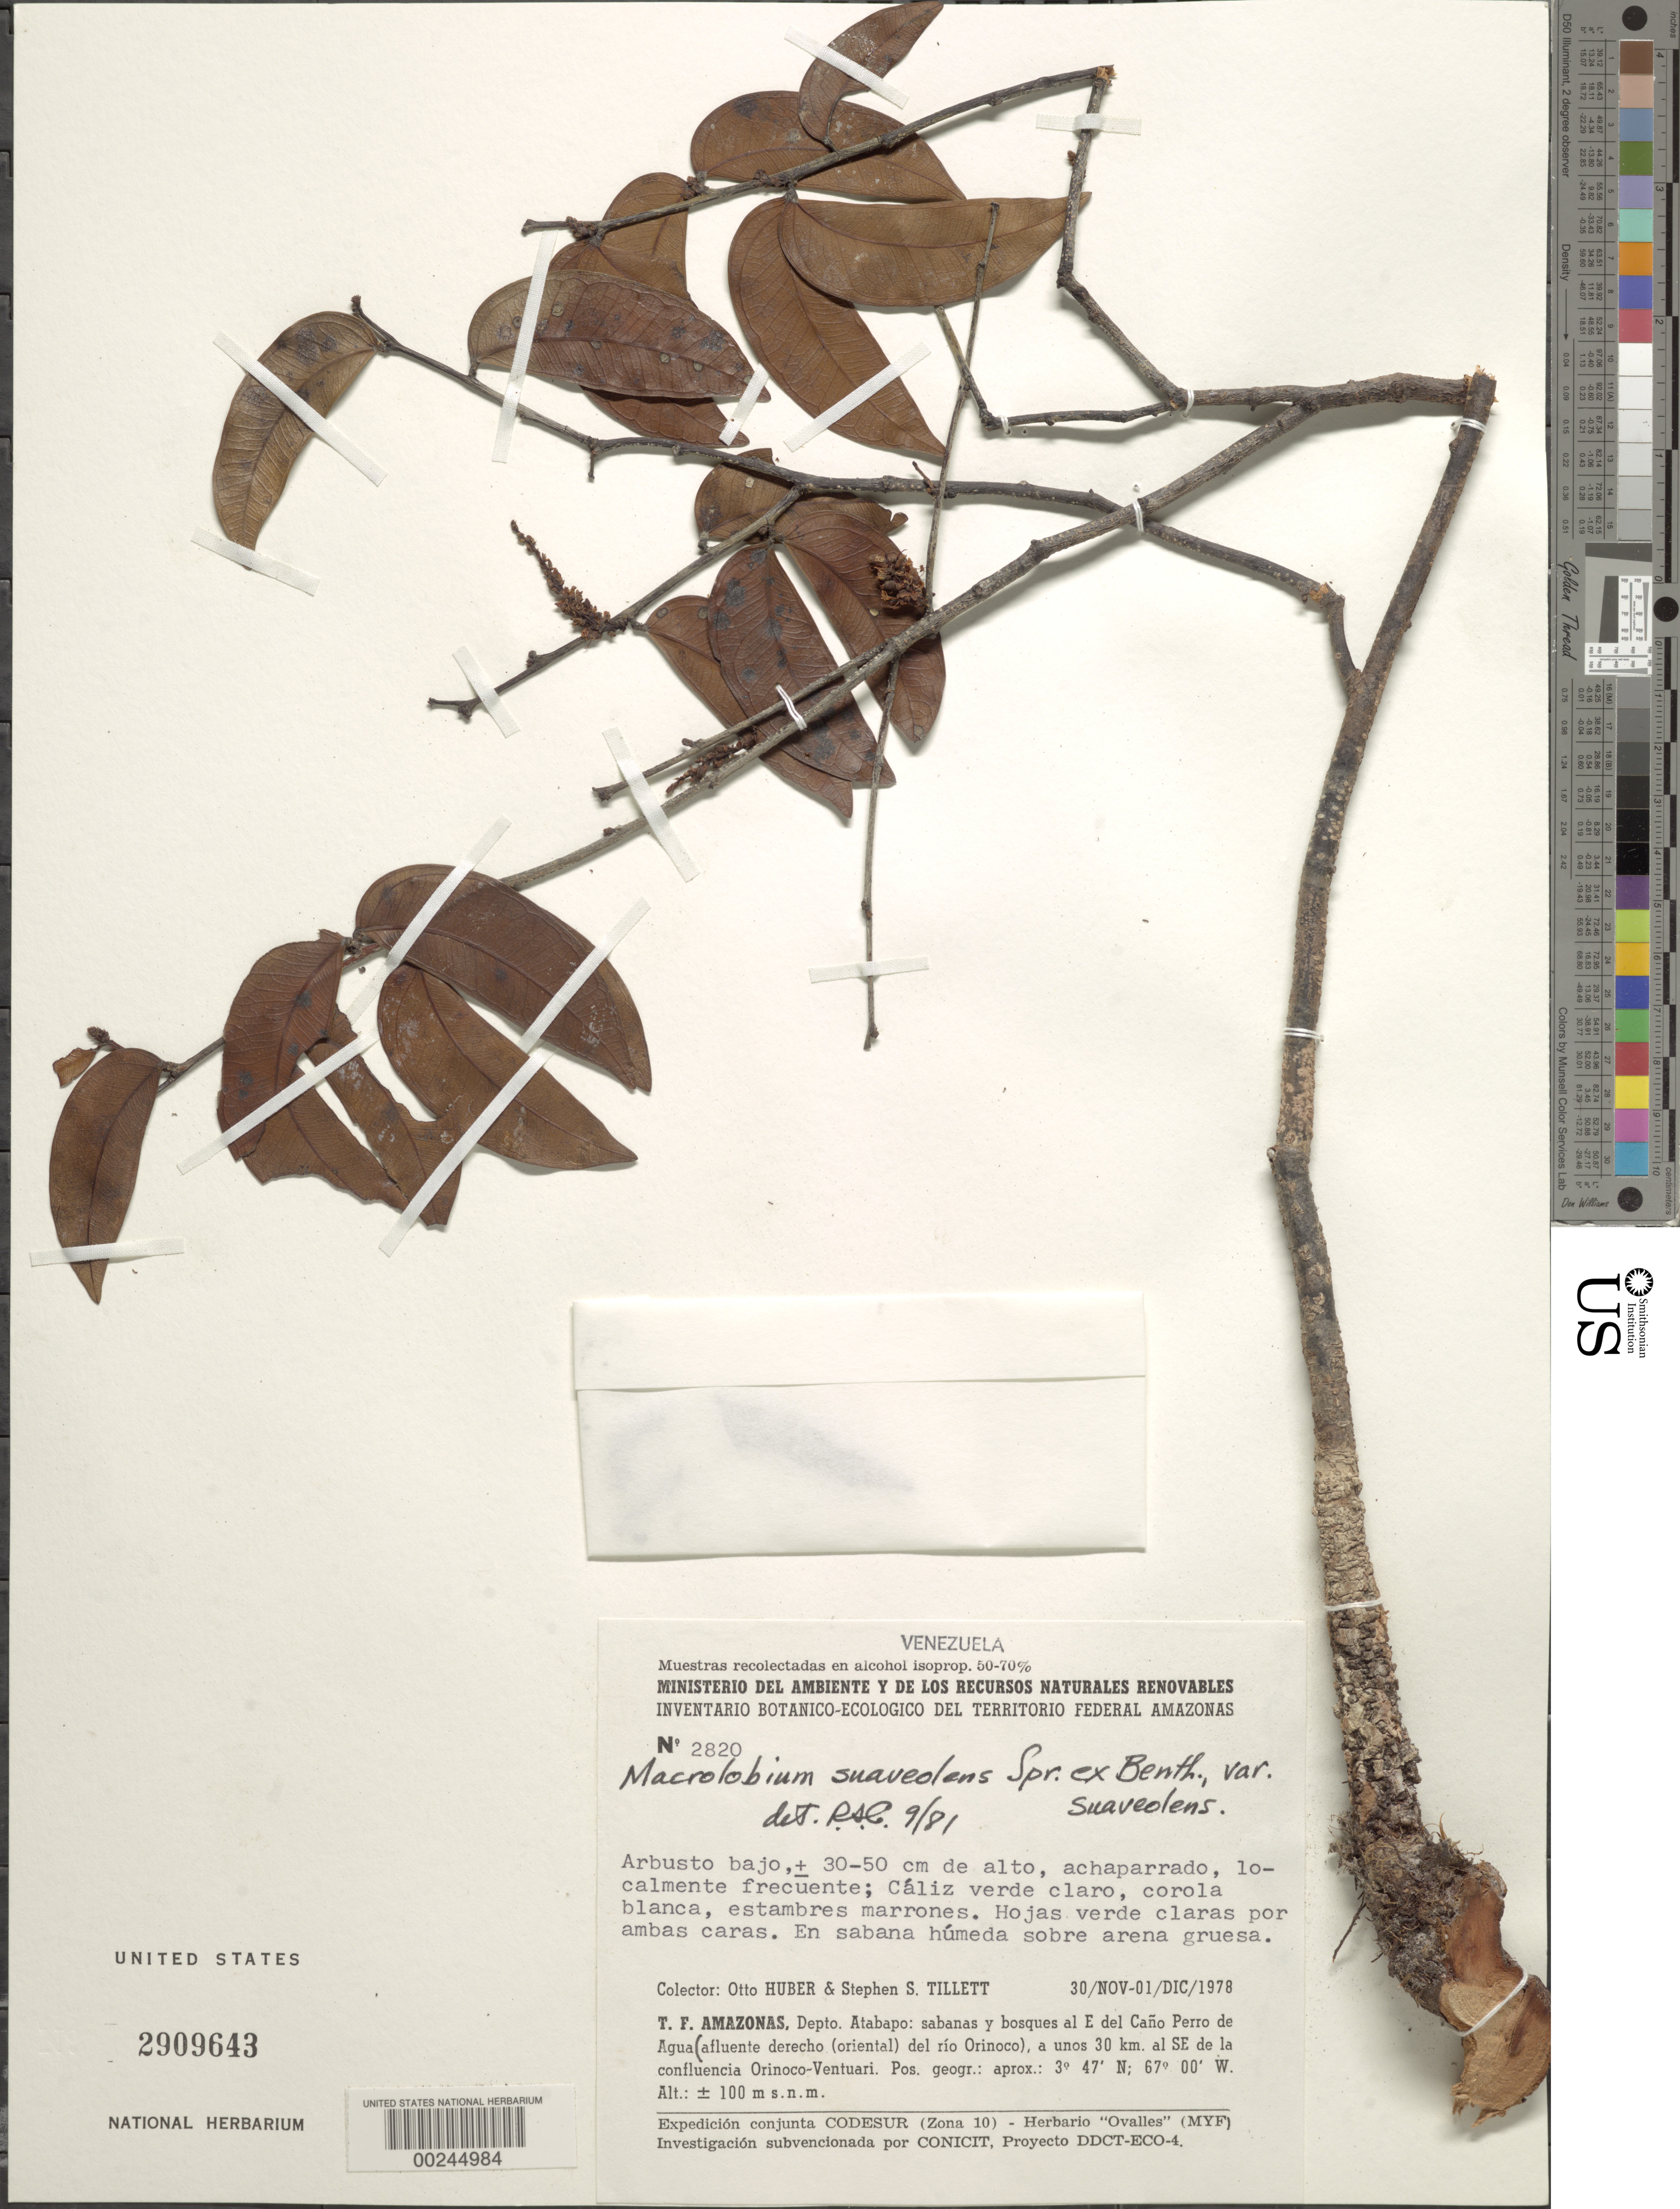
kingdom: Plantae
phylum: Tracheophyta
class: Magnoliopsida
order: Fabales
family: Fabaceae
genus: Macrolobium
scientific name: Macrolobium suaveolens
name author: Spruce ex Benth.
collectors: O. Huber & S. S. Tillett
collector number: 2820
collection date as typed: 30 Nov 1978 to 01 Dec 1978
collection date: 1978-11-30/1978-12-01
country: Venezuela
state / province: Amazonas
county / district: Atabapo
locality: E of cano perro de agua (right afluent (e) of rio orinoco) 30 km se of confluence orinoco-ventuari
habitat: In humid savanna above thick sand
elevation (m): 100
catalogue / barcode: US 2909643